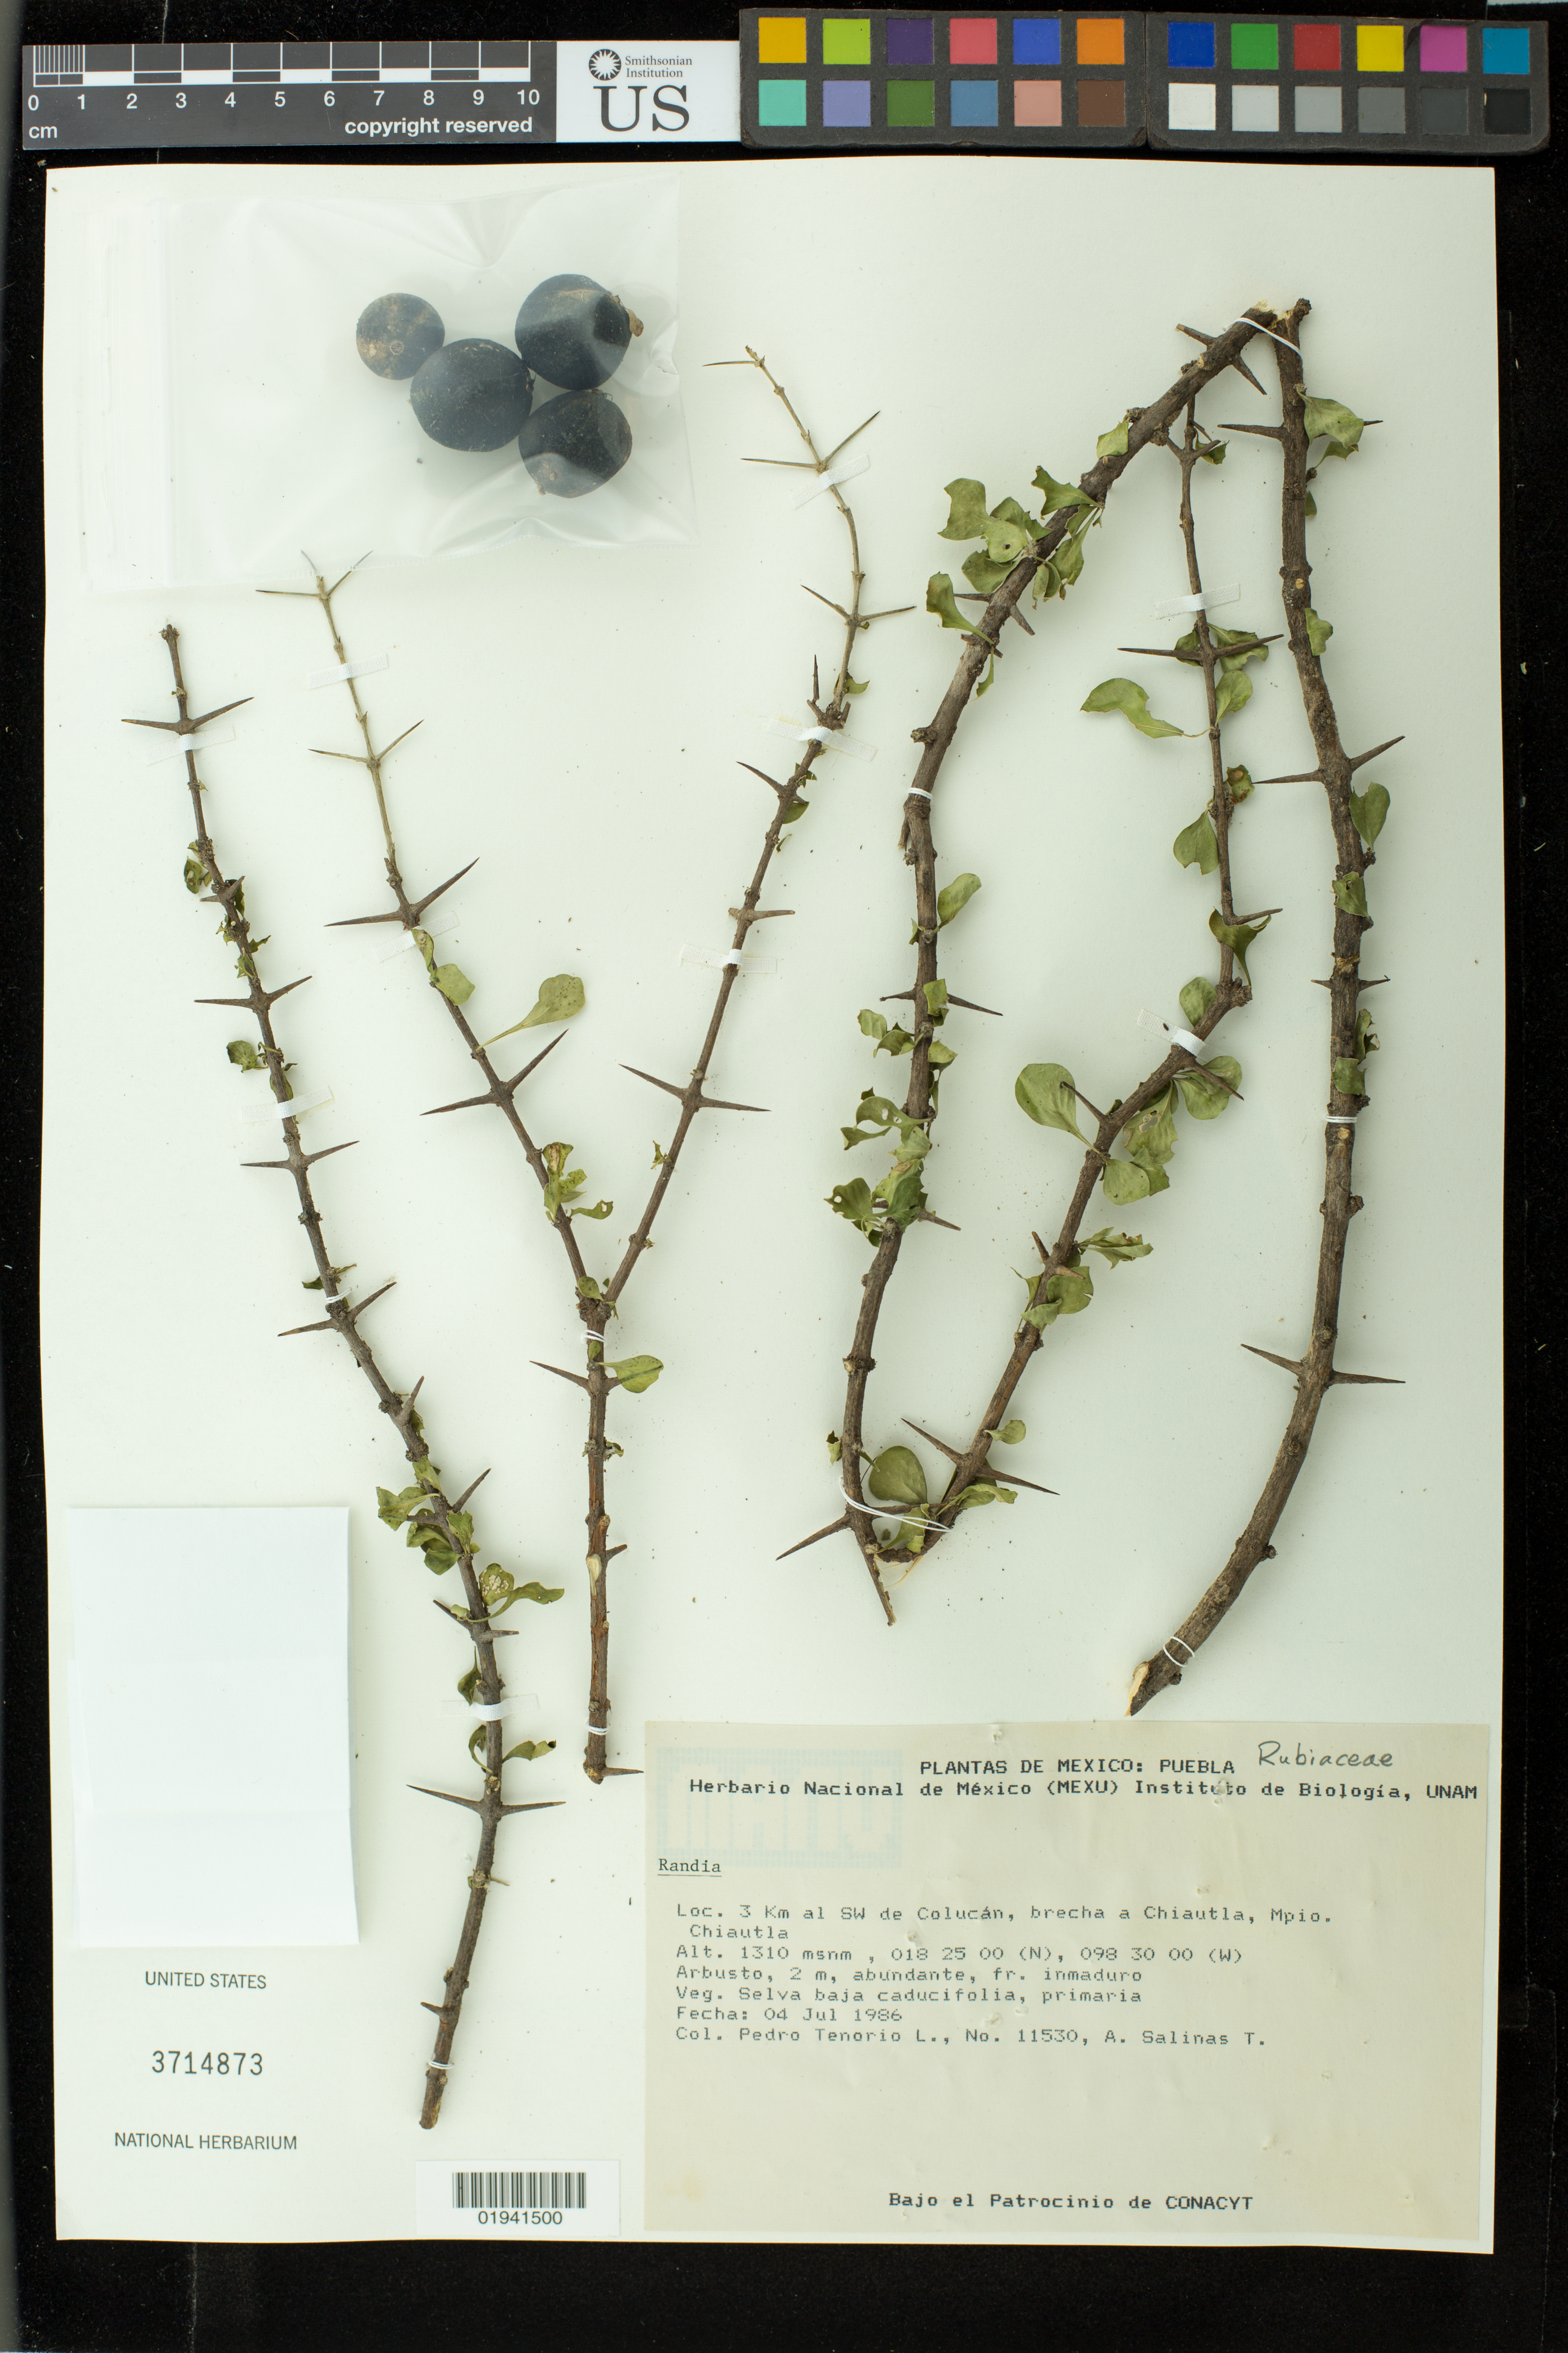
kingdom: Plantae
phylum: Tracheophyta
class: Magnoliopsida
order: Gentianales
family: Rubiaceae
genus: Randia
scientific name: Randia sp.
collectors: P. Tenorio L. & A. Salinas T.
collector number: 11530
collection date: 1986-07-04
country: Mexico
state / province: Puebla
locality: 3 km al SW de Colucan, brecha a Chiautla, Mpio. Chiautla.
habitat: selva baja caducifolia, primaria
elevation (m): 1310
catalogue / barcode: US 3714873